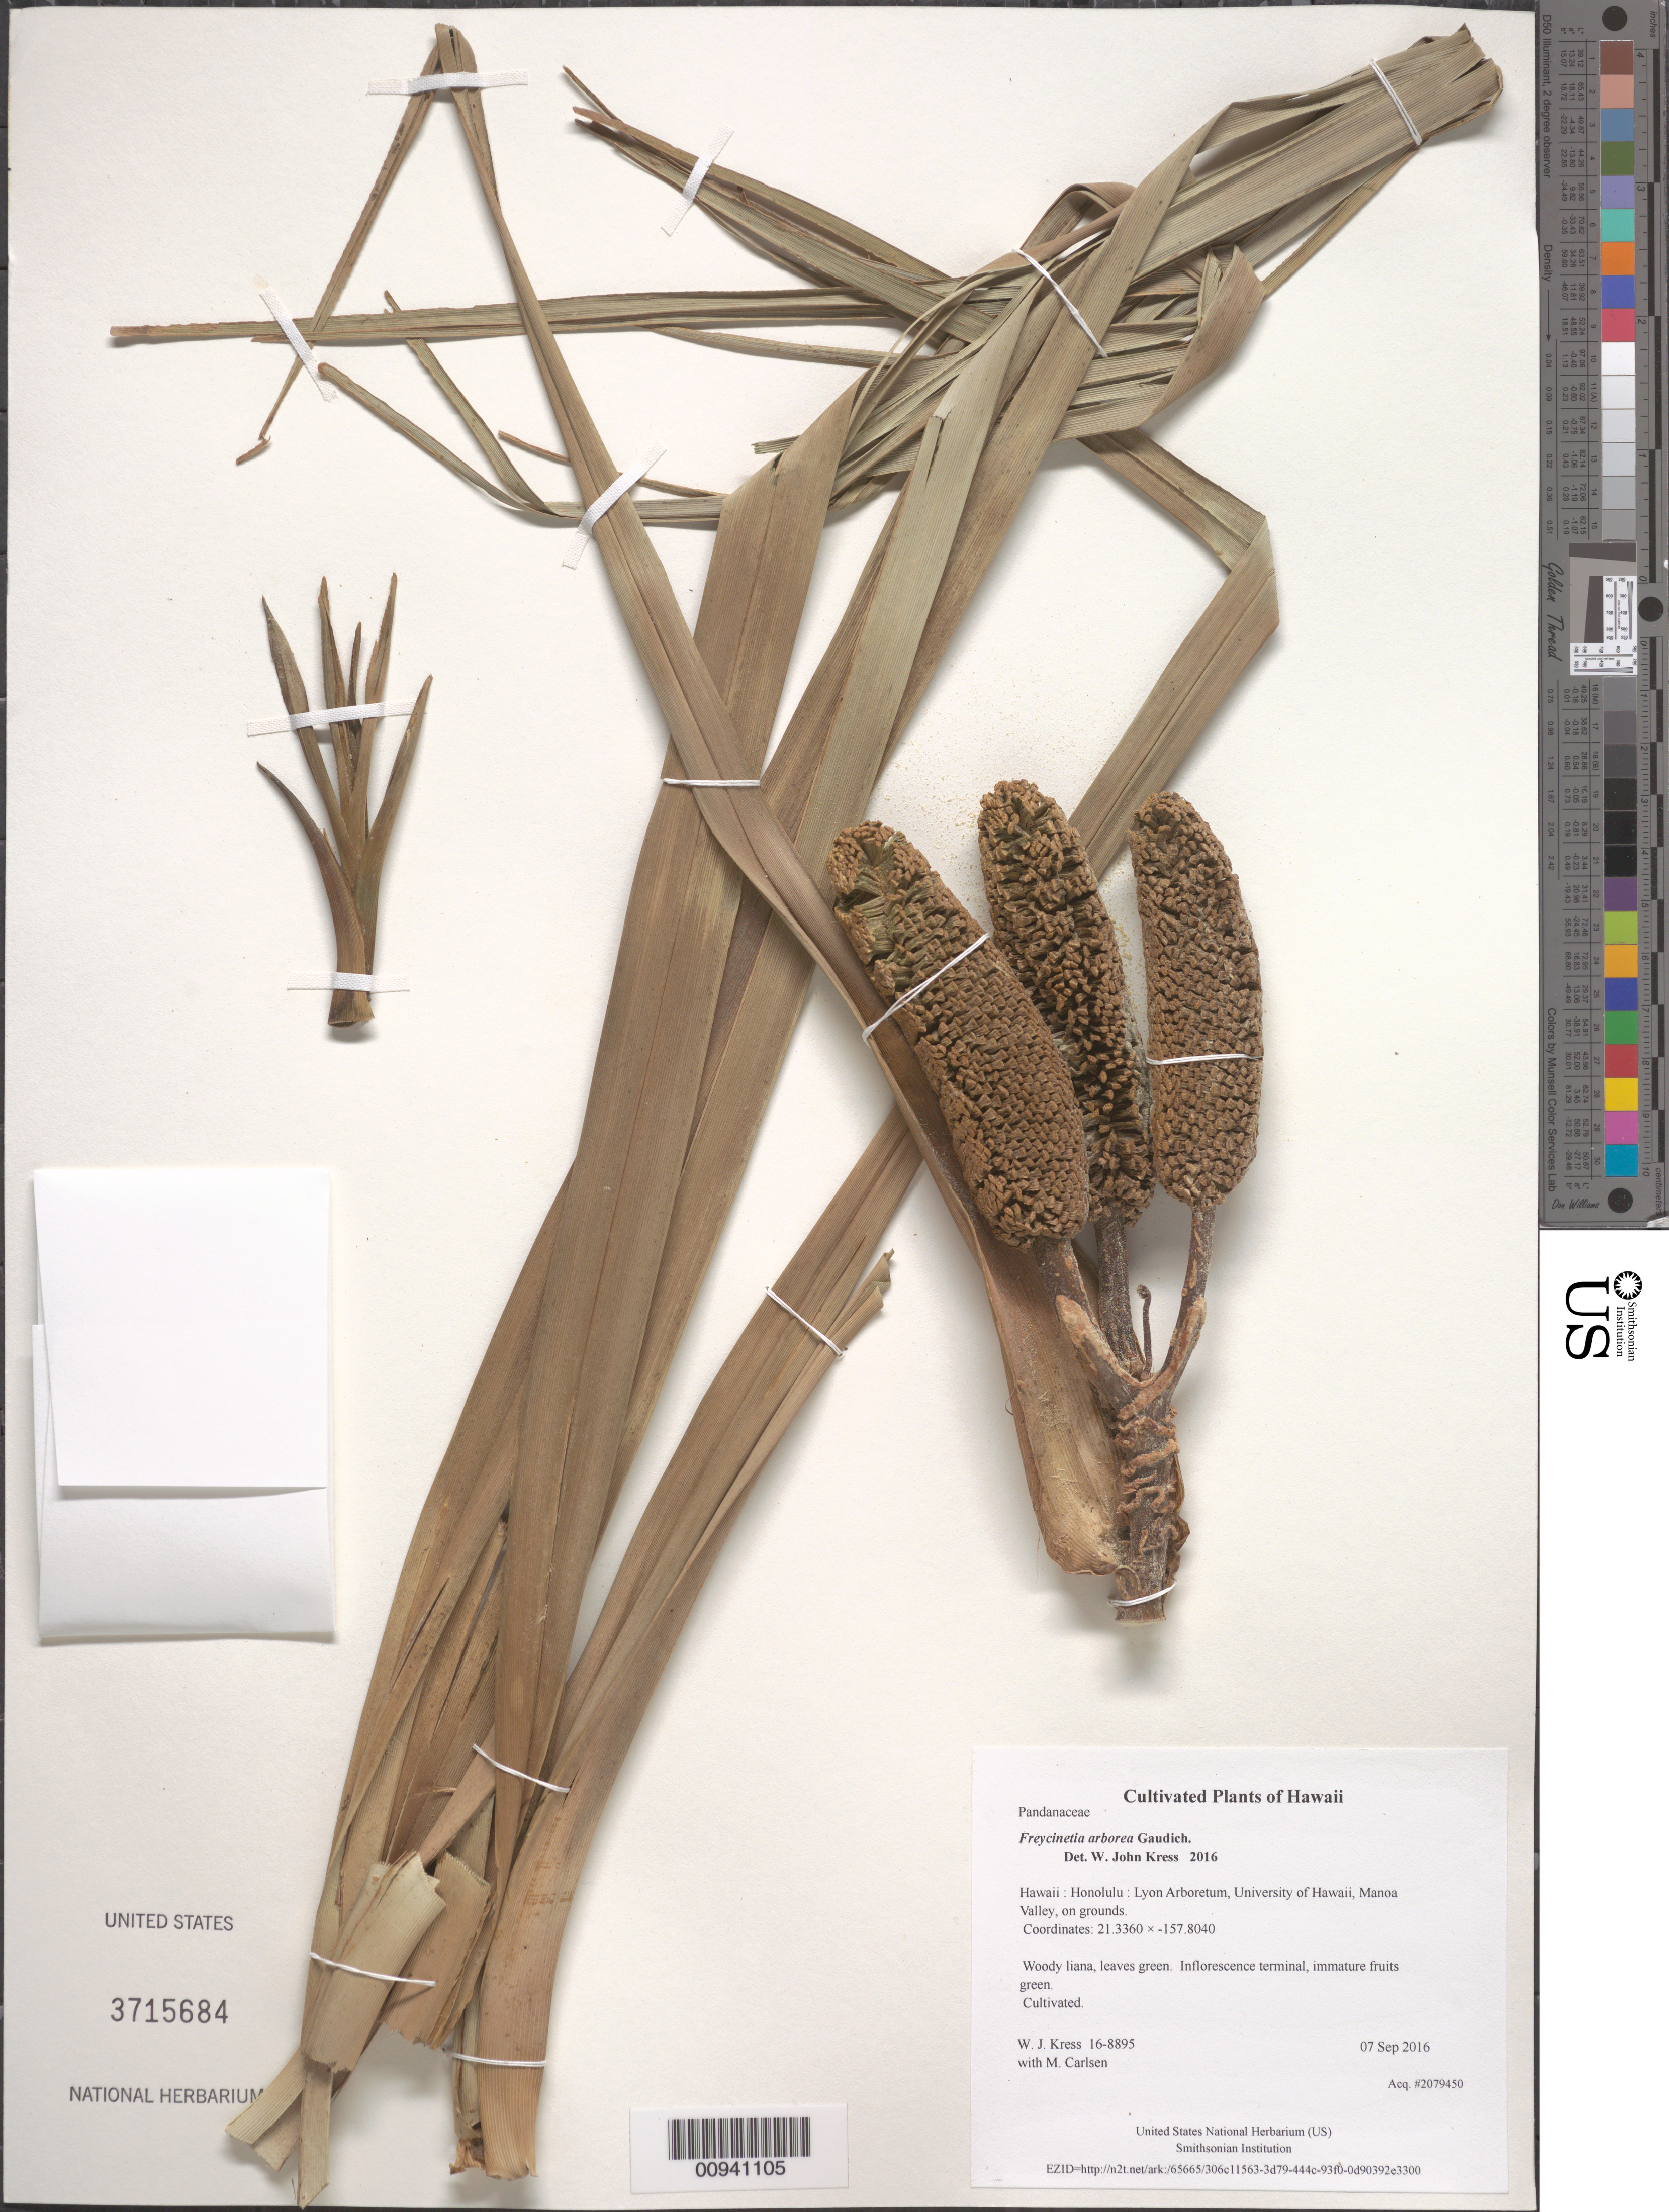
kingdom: Plantae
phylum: Tracheophyta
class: Liliopsida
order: Pandanales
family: Pandanaceae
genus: Freycinetia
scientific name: Freycinetia arborea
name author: Gaudich.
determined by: Kress, W. J., (US), Smithsonian Institution - National Museum of Natural History (UNITED STATES)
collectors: W. J. Kress & M. M. Carlsen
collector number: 16-8895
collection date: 2016-09-07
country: United States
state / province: Hawaii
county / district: Honolulu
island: Oahu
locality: Lyon Arboretum, University of Hawaii, Manoa Valley, on grounds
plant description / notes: Frozen tissue stored in Biorepository at AG5NN75; dried tissue stored at AG5NN76.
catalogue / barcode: US 3715684